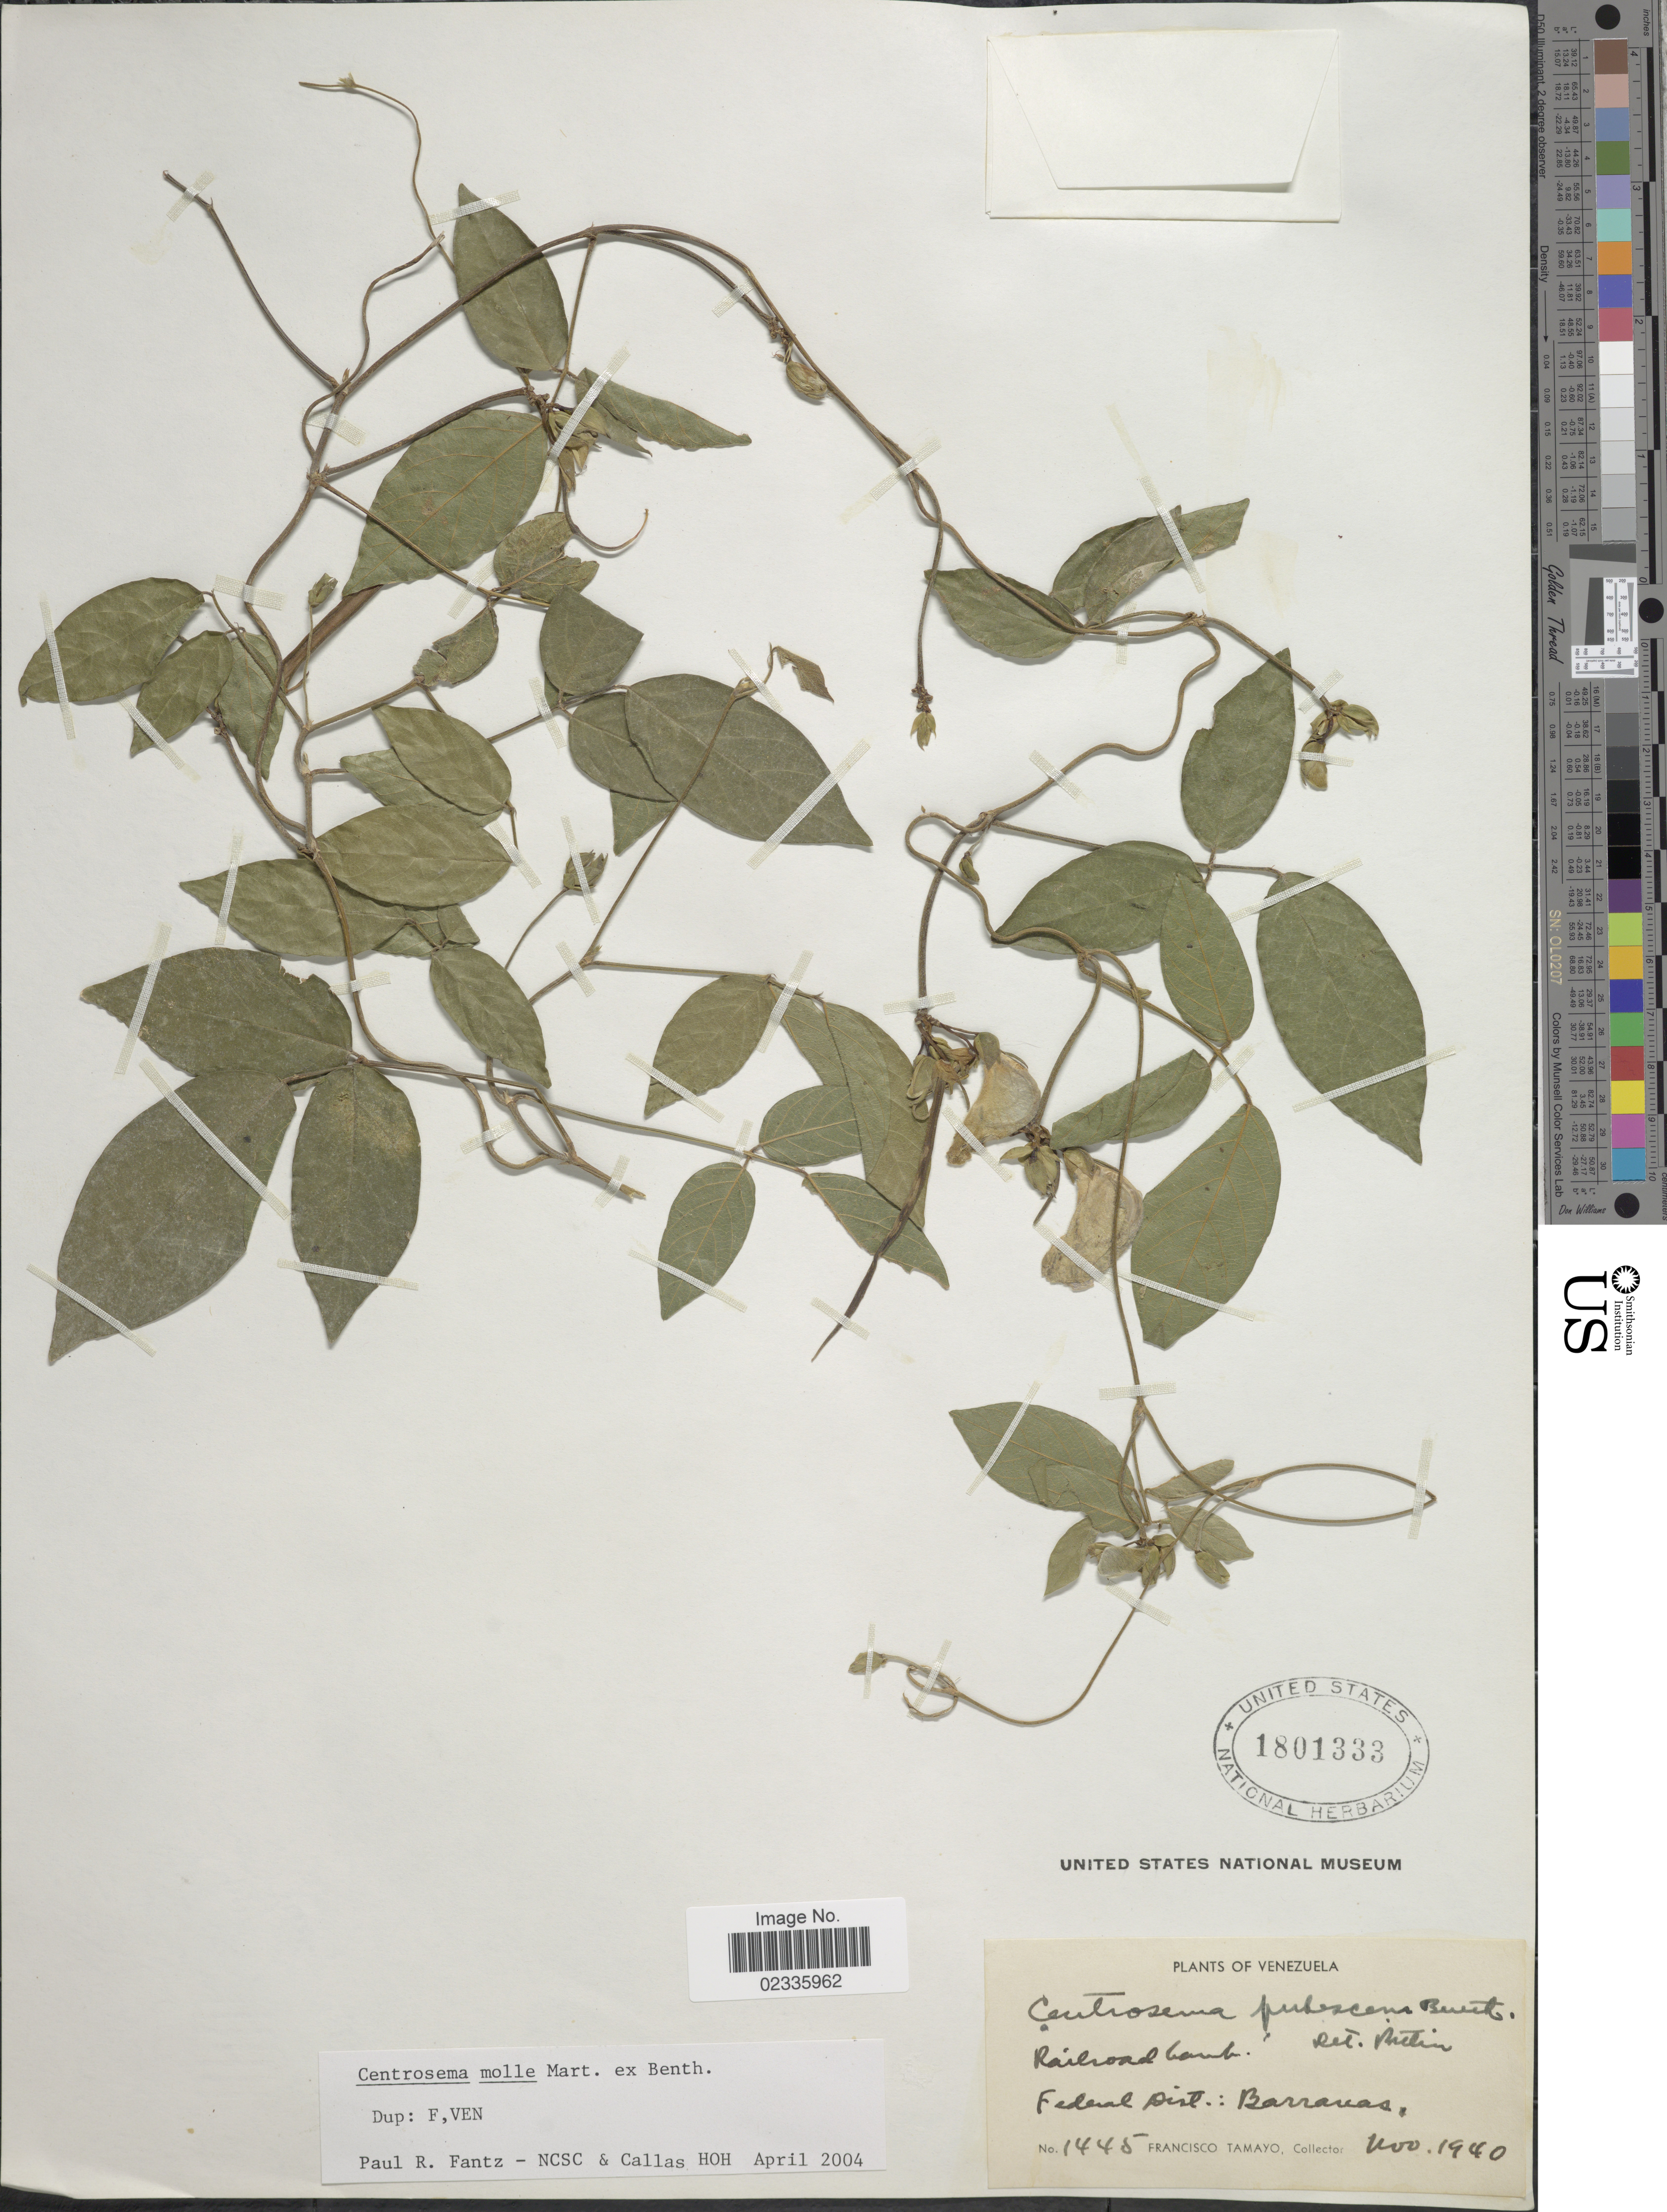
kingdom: Plantae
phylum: Tracheophyta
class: Magnoliopsida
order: Fabales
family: Fabaceae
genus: Centrosema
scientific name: Centrosema molle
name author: Mart. ex Benth.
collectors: F. Tamayo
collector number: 1445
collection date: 1940-11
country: Venezuela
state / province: Distrito Federal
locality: Federal Dist.: Barrancas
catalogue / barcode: US 1801333